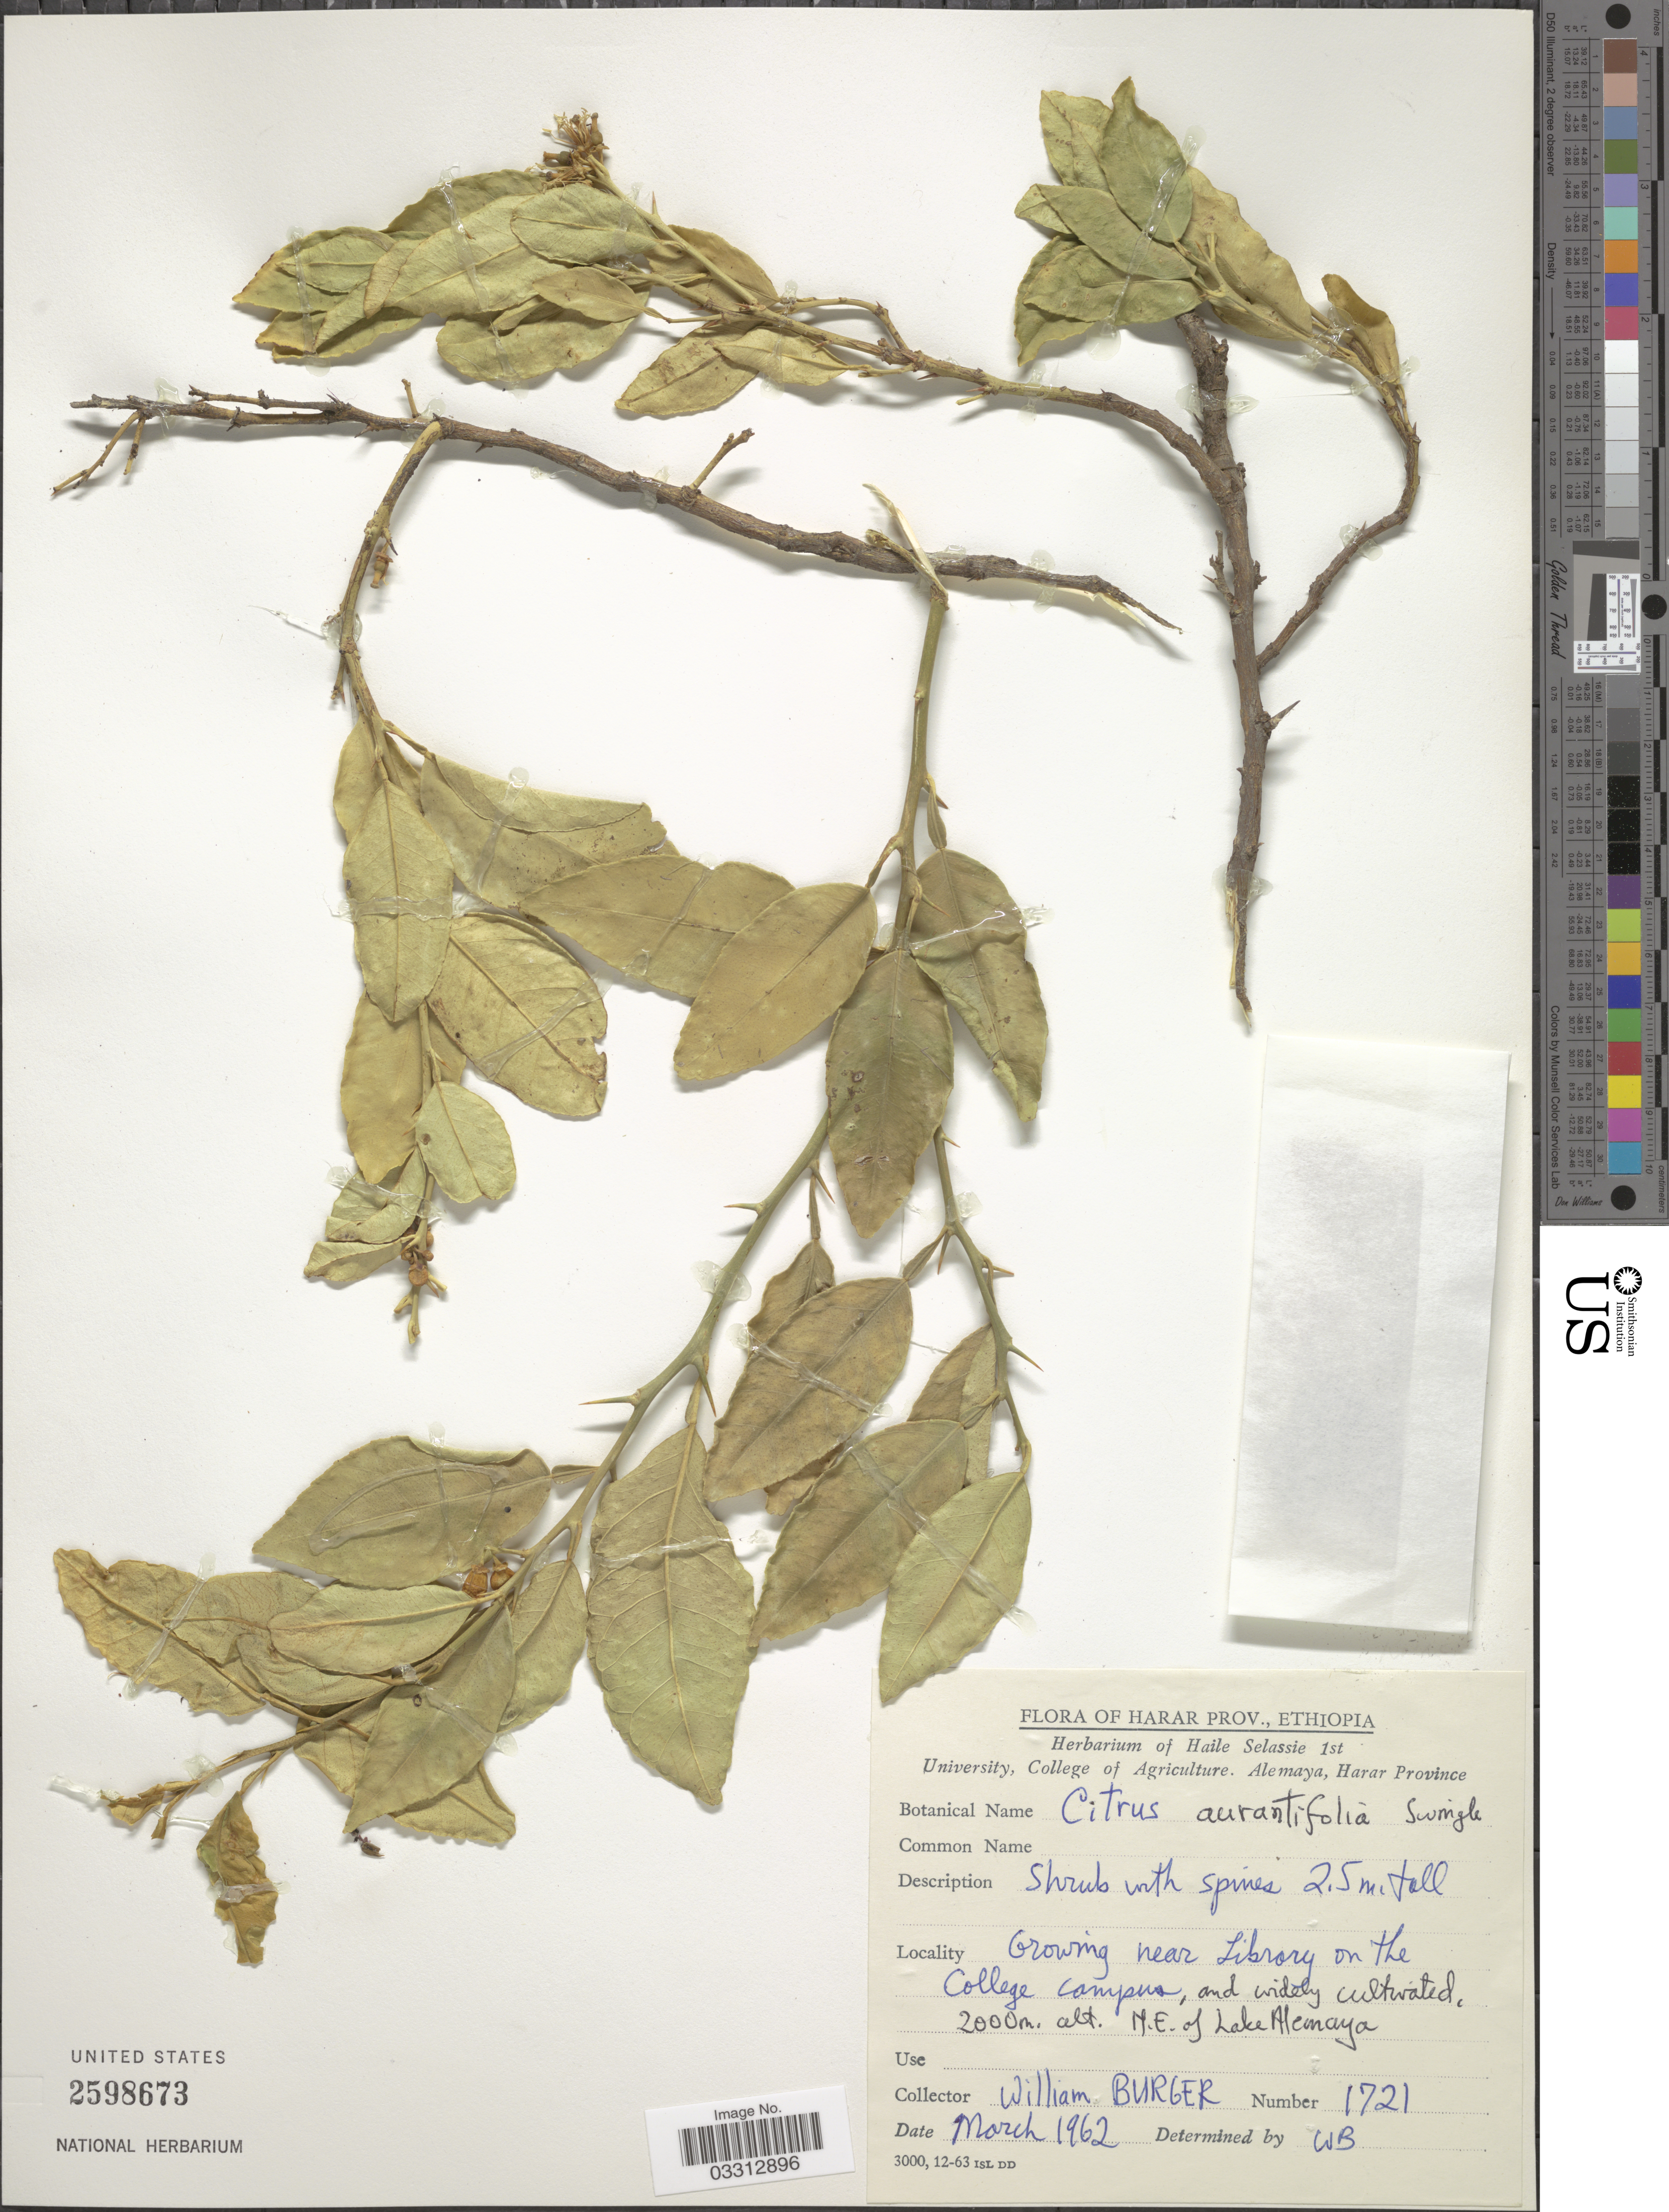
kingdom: Plantae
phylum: Tracheophyta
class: Magnoliopsida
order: Sapindales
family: Rutaceae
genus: Citrus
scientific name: Citrus x aurantifolia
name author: (Christm.) Swingle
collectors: W. Burger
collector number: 1721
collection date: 1962-03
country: Ethiopia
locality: Harar Prov. Near Library on the College Campus. N. E. of Lake Alemaya.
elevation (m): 2000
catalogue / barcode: US 2598673